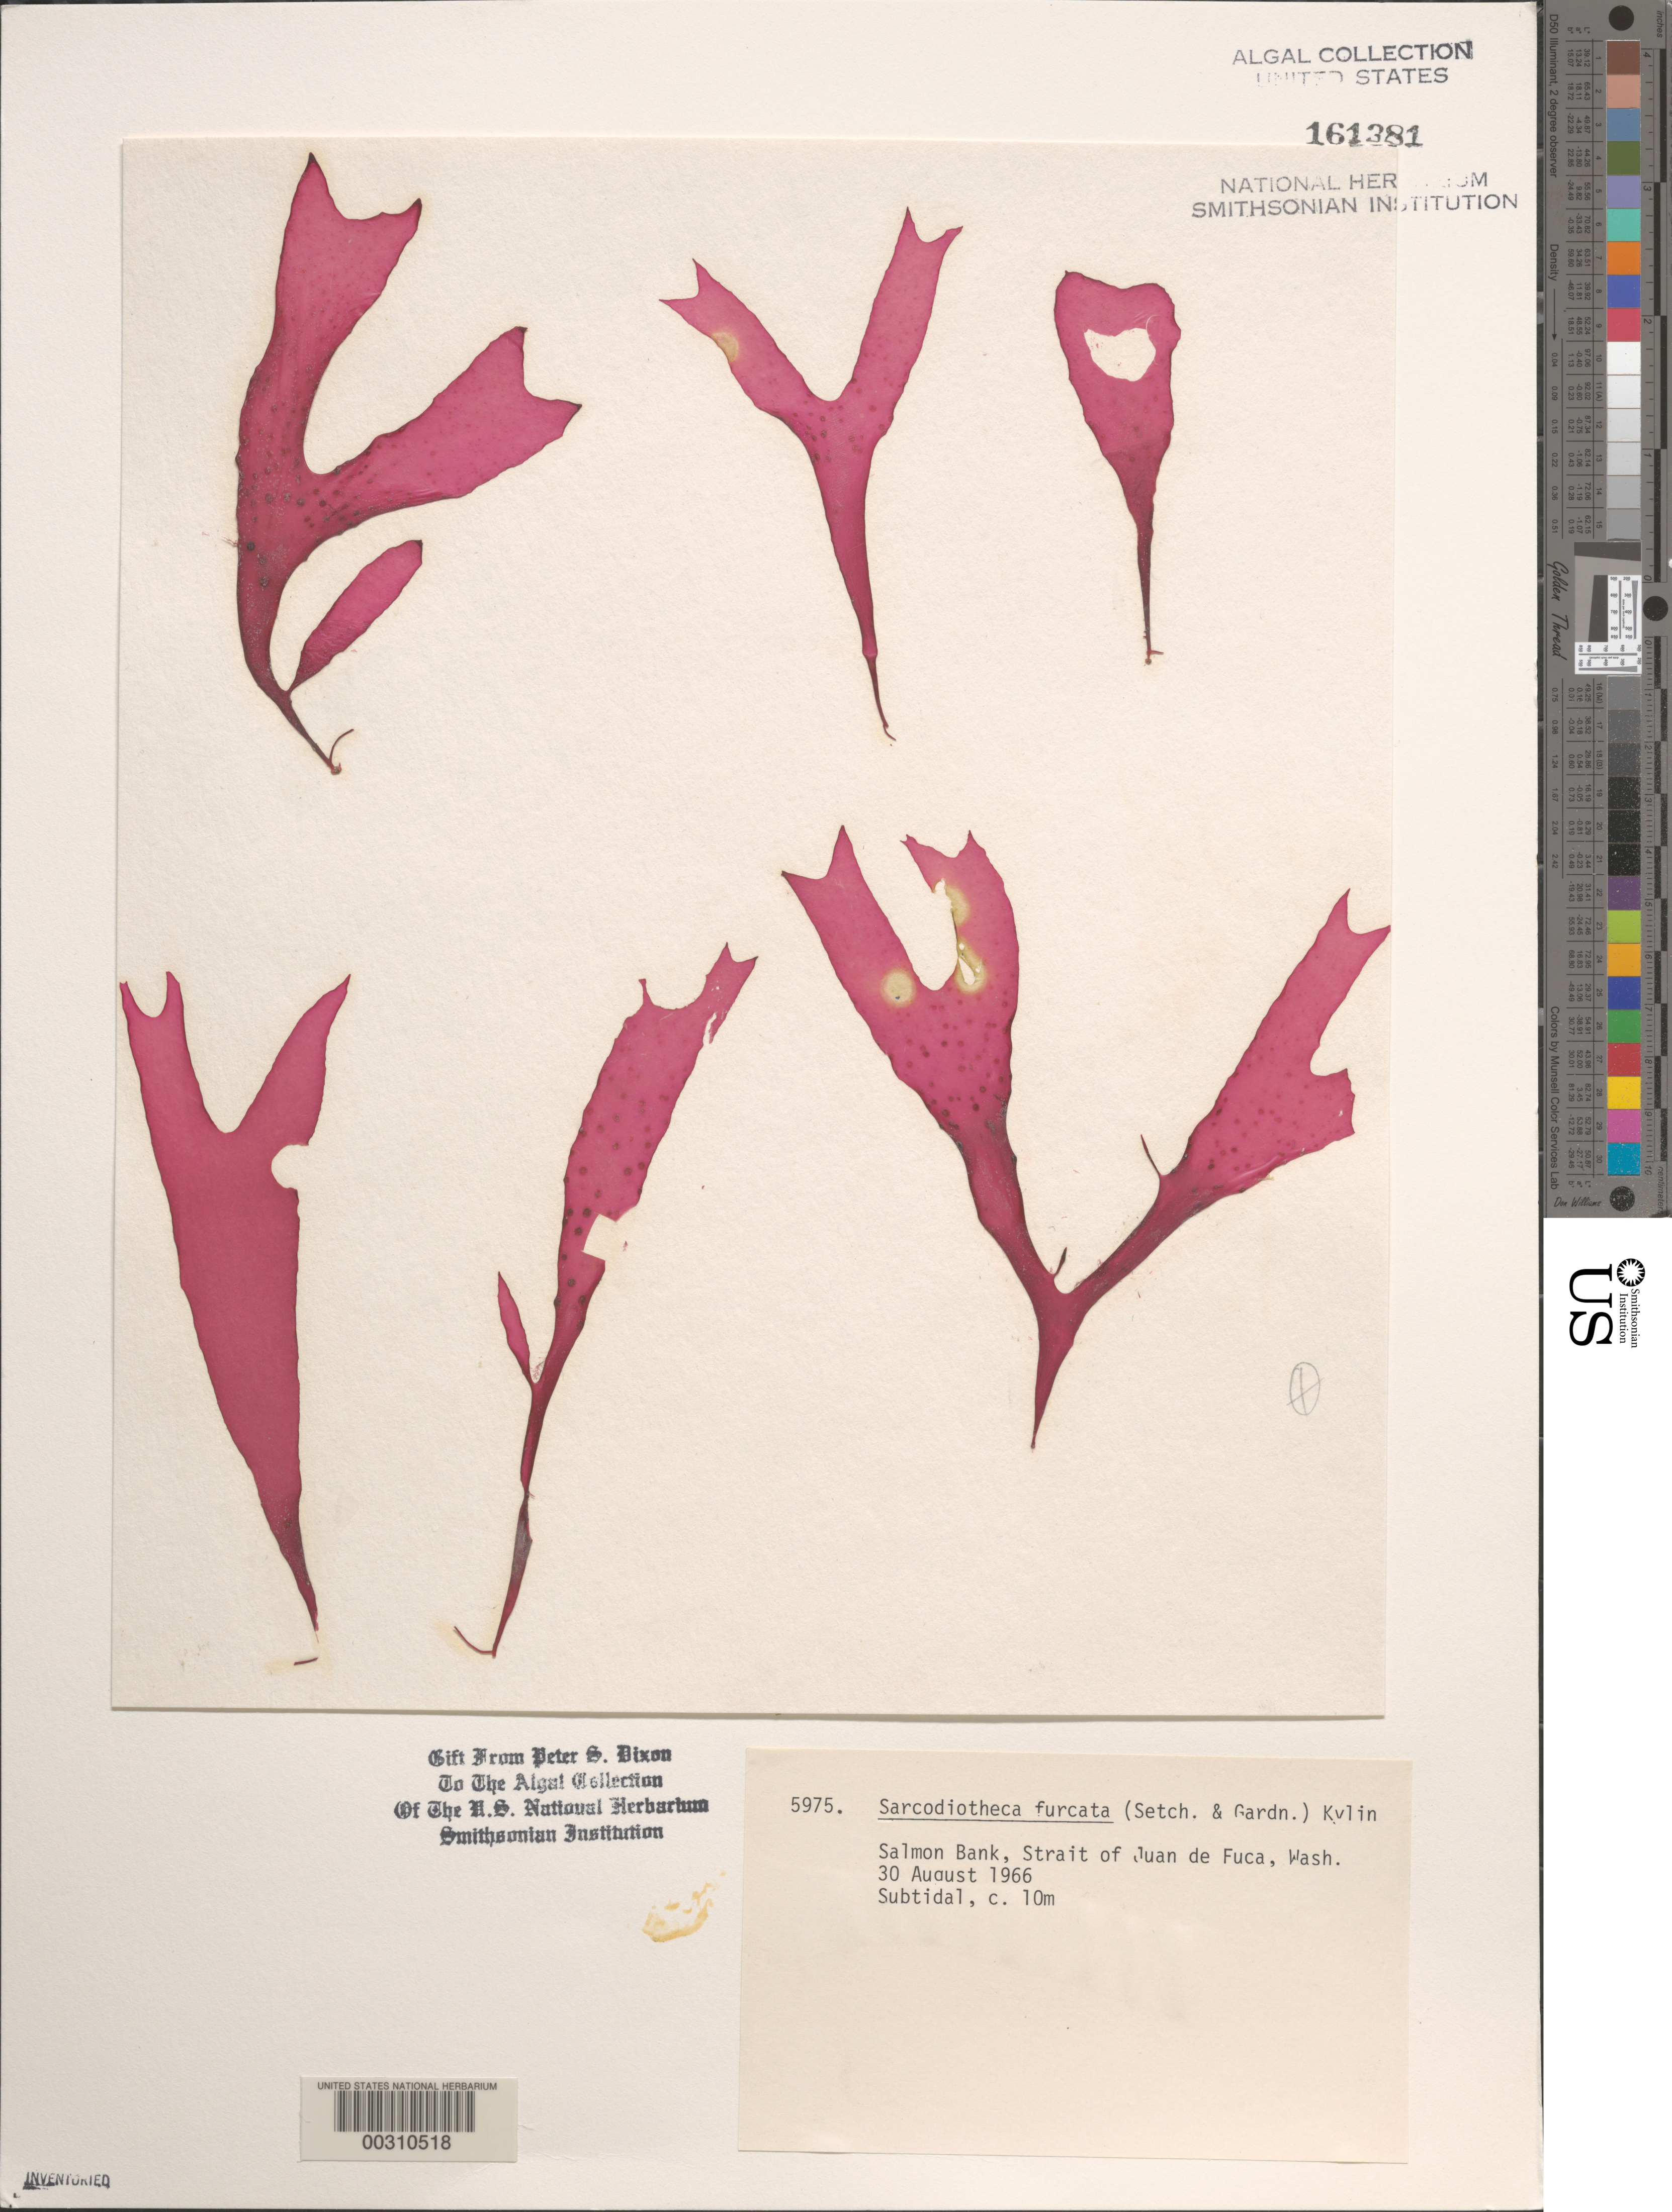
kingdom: Plantae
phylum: Rhodophyta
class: Florideophyceae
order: Gigartinales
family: Solieriaceae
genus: Sarcodiotheca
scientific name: Sarcodiotheca furcata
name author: (Setch. & N.L. Gardner) Kylin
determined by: Dixon, P. S.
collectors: P. S. Dixon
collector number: PSD 5975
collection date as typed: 30 Aug 1966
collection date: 1966-08-30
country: United States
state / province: Washington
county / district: San Juan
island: San Juan Islands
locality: Salmon Bank, Strait of Juan de Fuca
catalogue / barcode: US 161381